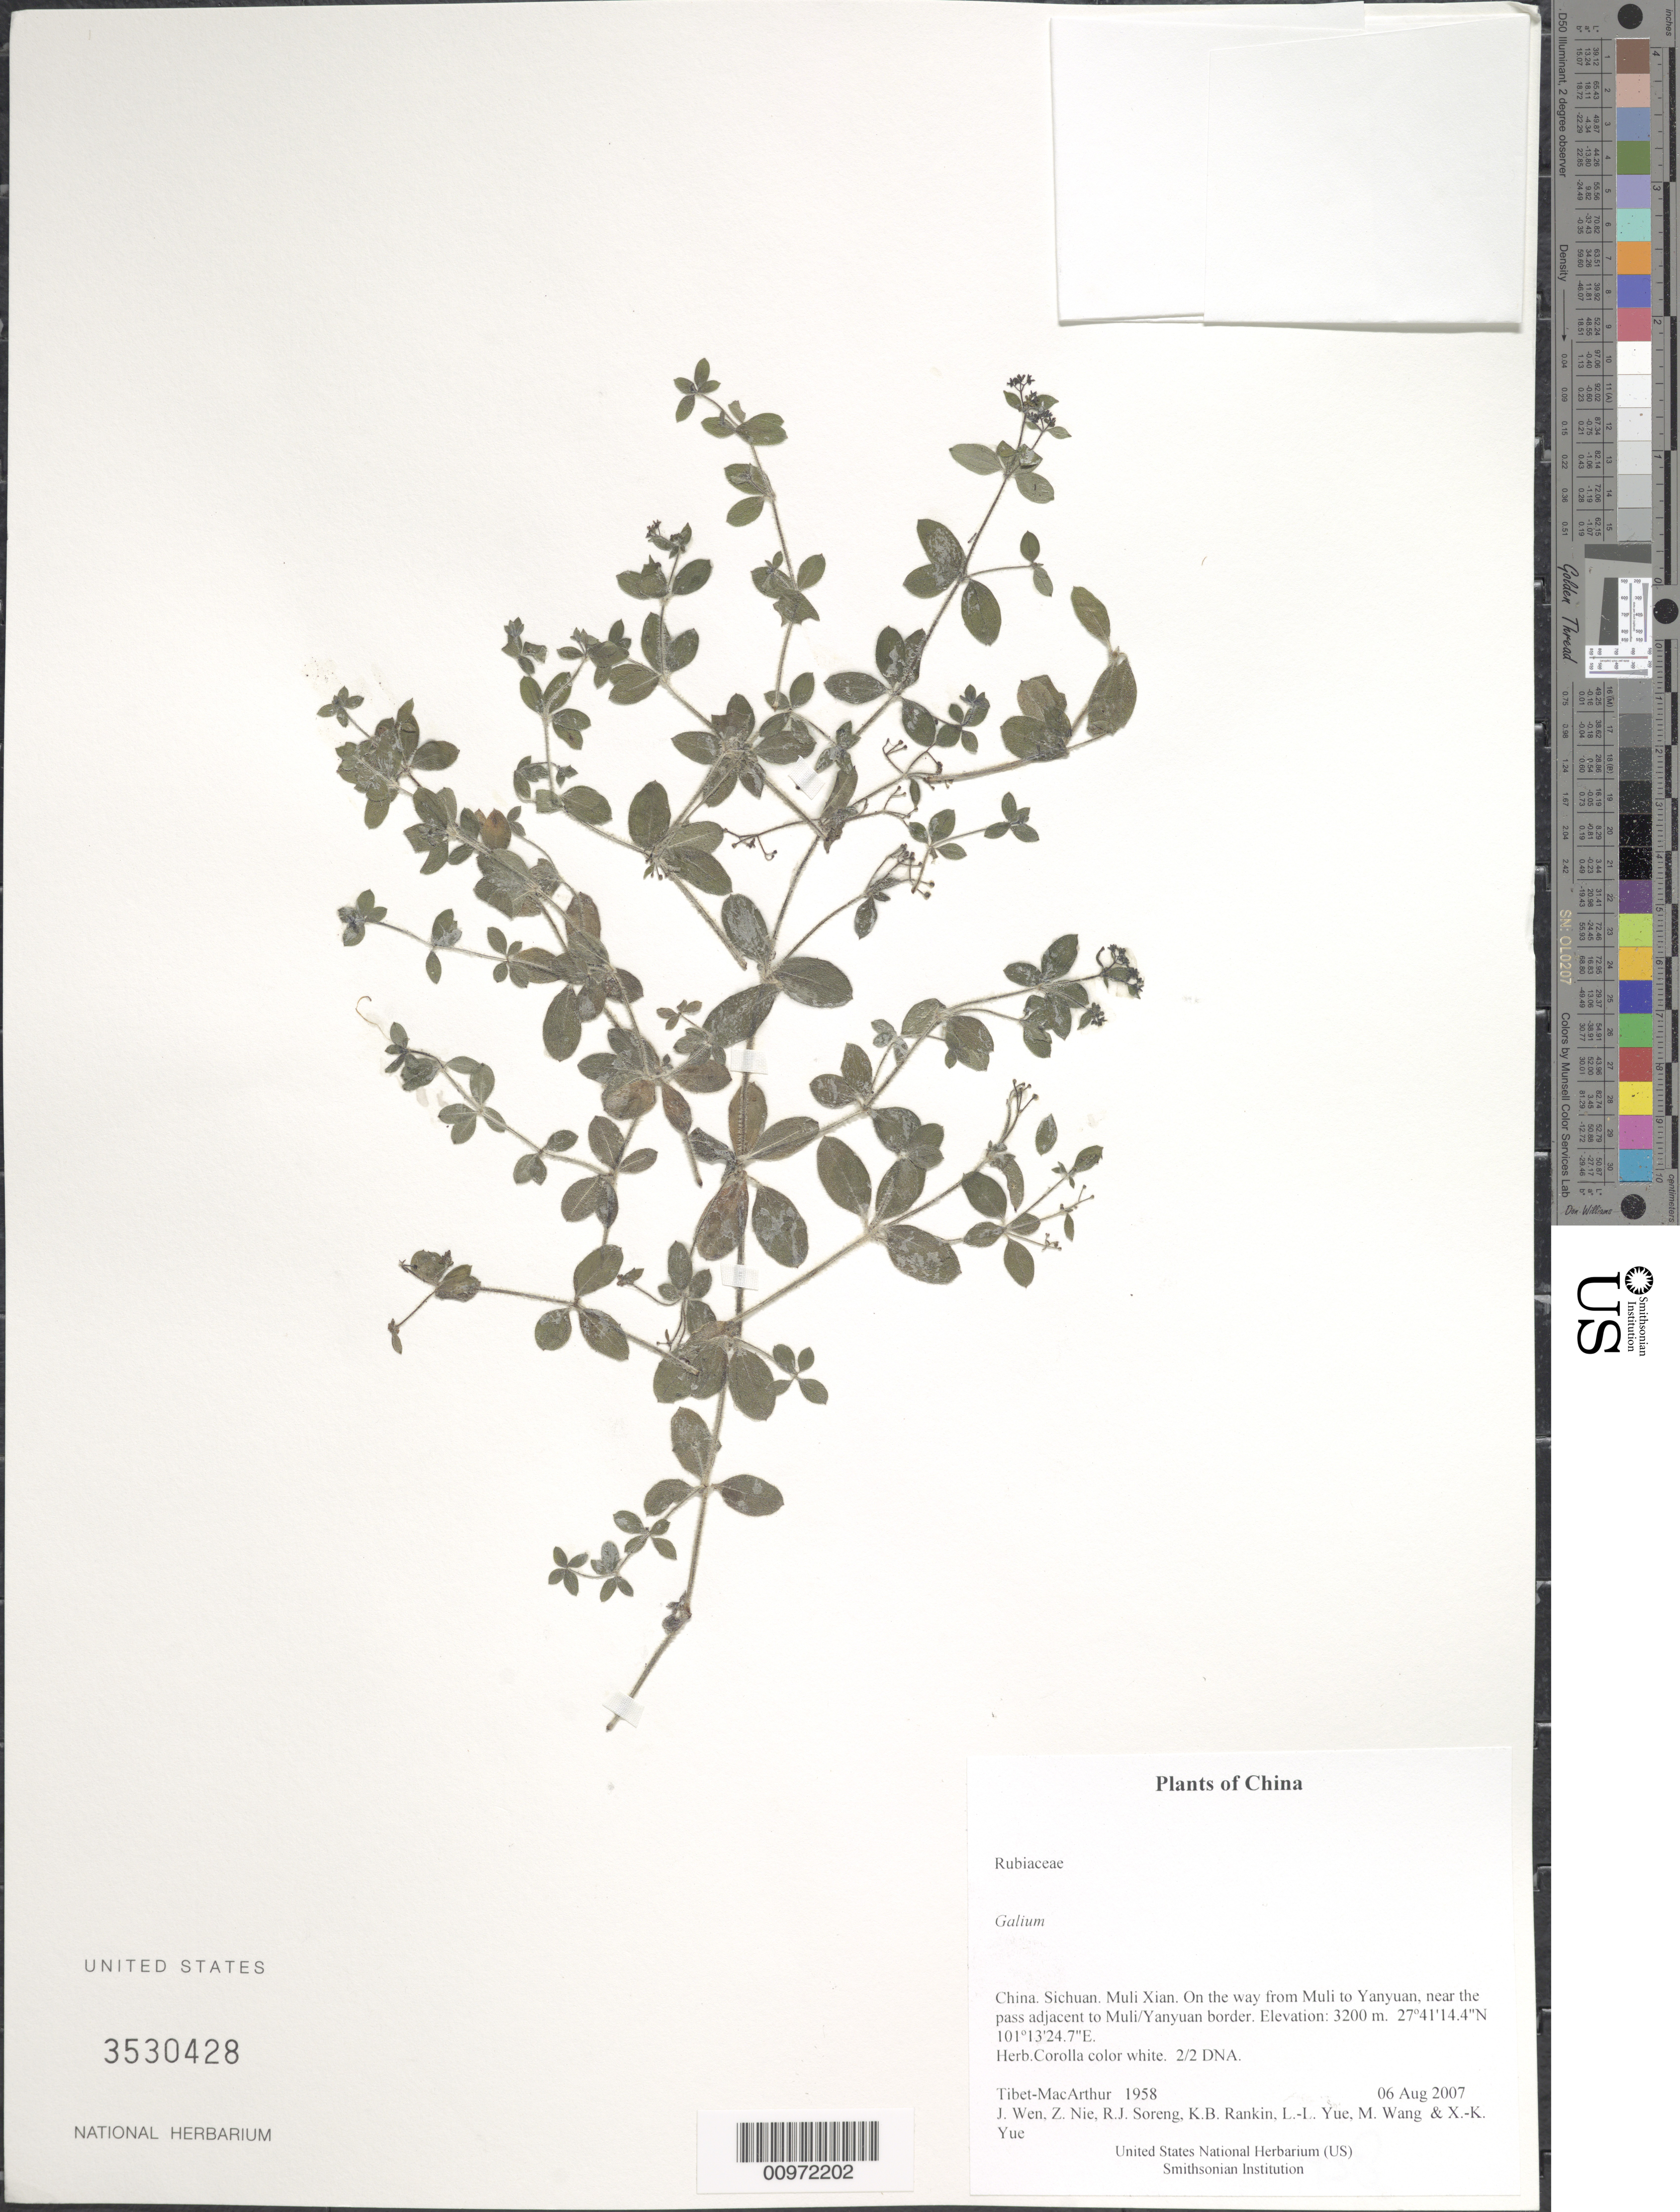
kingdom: Plantae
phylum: Tracheophyta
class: Magnoliopsida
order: Gentianales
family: Rubiaceae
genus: Galium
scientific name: Galium sp.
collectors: Tibet-MacArthur, J. Wen, Z. Nie, R. J. Soreng, K. Rankin, L. Yue, M. Wang & X. Yue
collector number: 1958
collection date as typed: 06 Aug 2007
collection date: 2007-08-06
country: China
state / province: Sichuan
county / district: Muli Xian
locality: On the way from Muli to Yanyuan, near the pass adjacent to Muli/Yanyuan border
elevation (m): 3200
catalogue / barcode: US 3530428